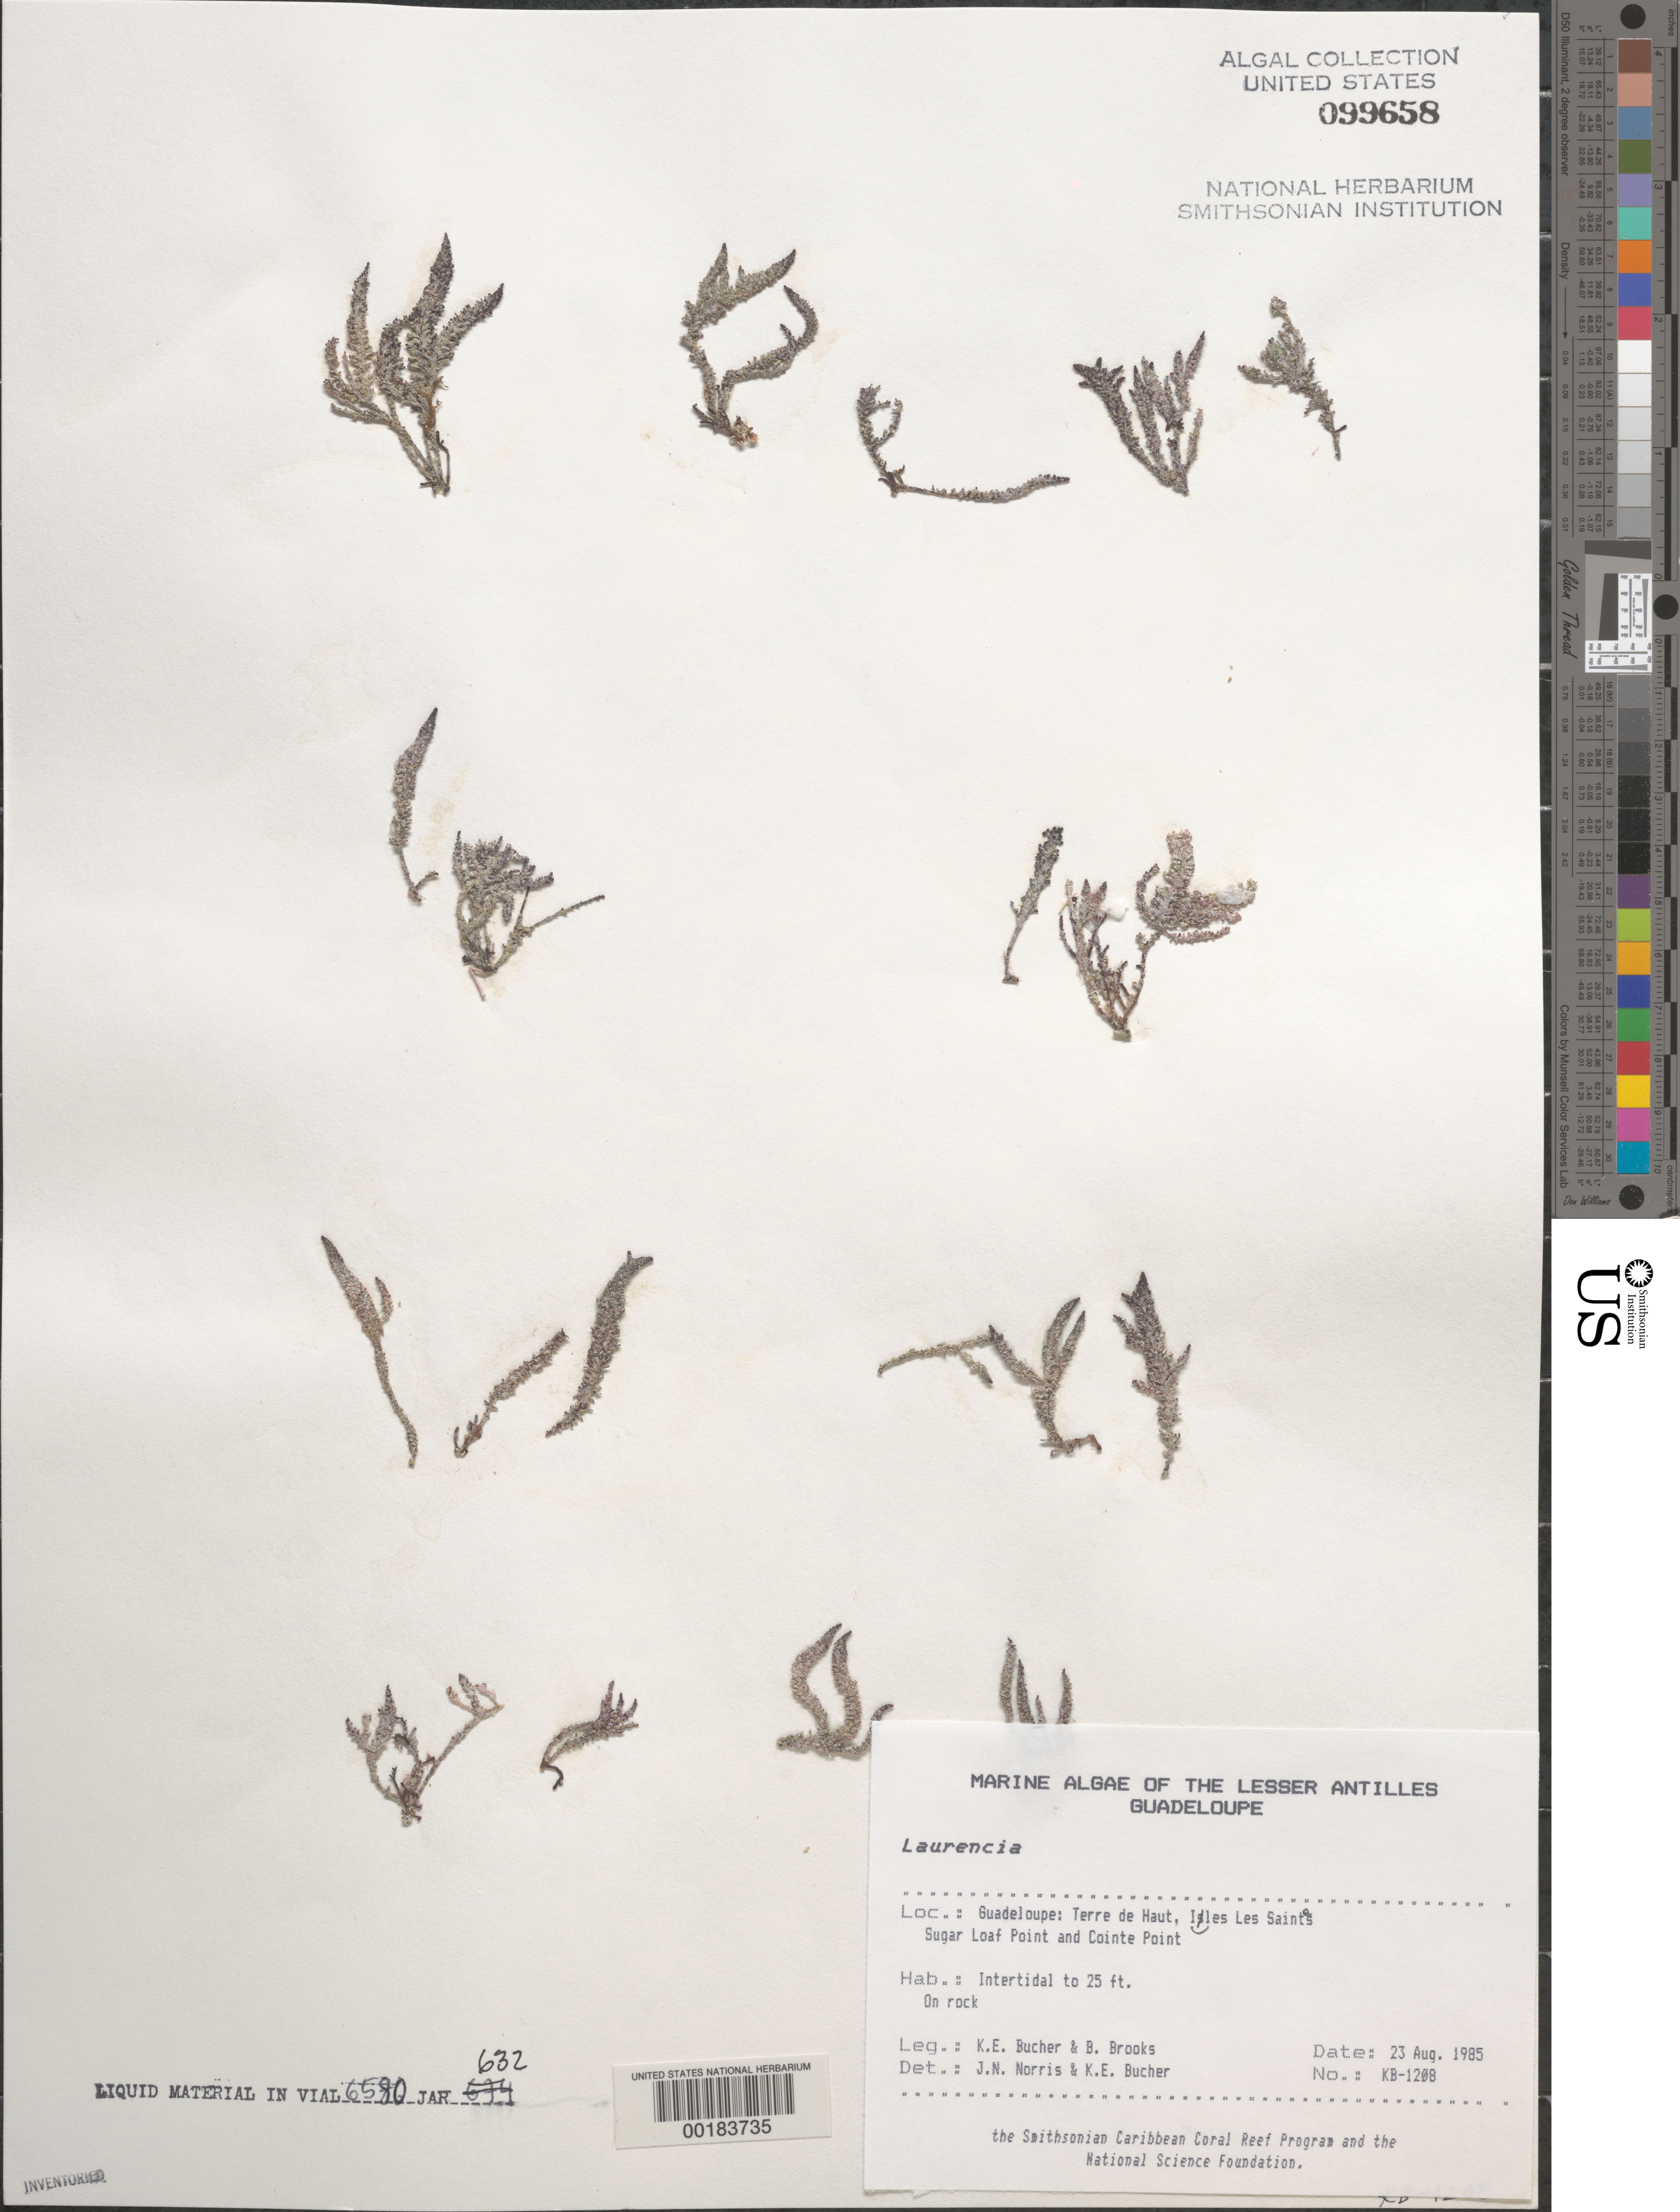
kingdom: Plantae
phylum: Rhodophyta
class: Florideophyceae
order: Ceramiales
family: Rhodomelaceae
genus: Laurencia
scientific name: Laurencia sp.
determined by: Norris, J. N.; Bucher, K. E.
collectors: K. E. Bucher & B. Brooks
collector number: Kb-1208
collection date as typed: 23 Aug 1985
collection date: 1985-08-23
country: Guadeloupe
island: Iles des Saintes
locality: Sugar Loaf Point and Cointe Point, Terre de Haut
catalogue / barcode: US 99658